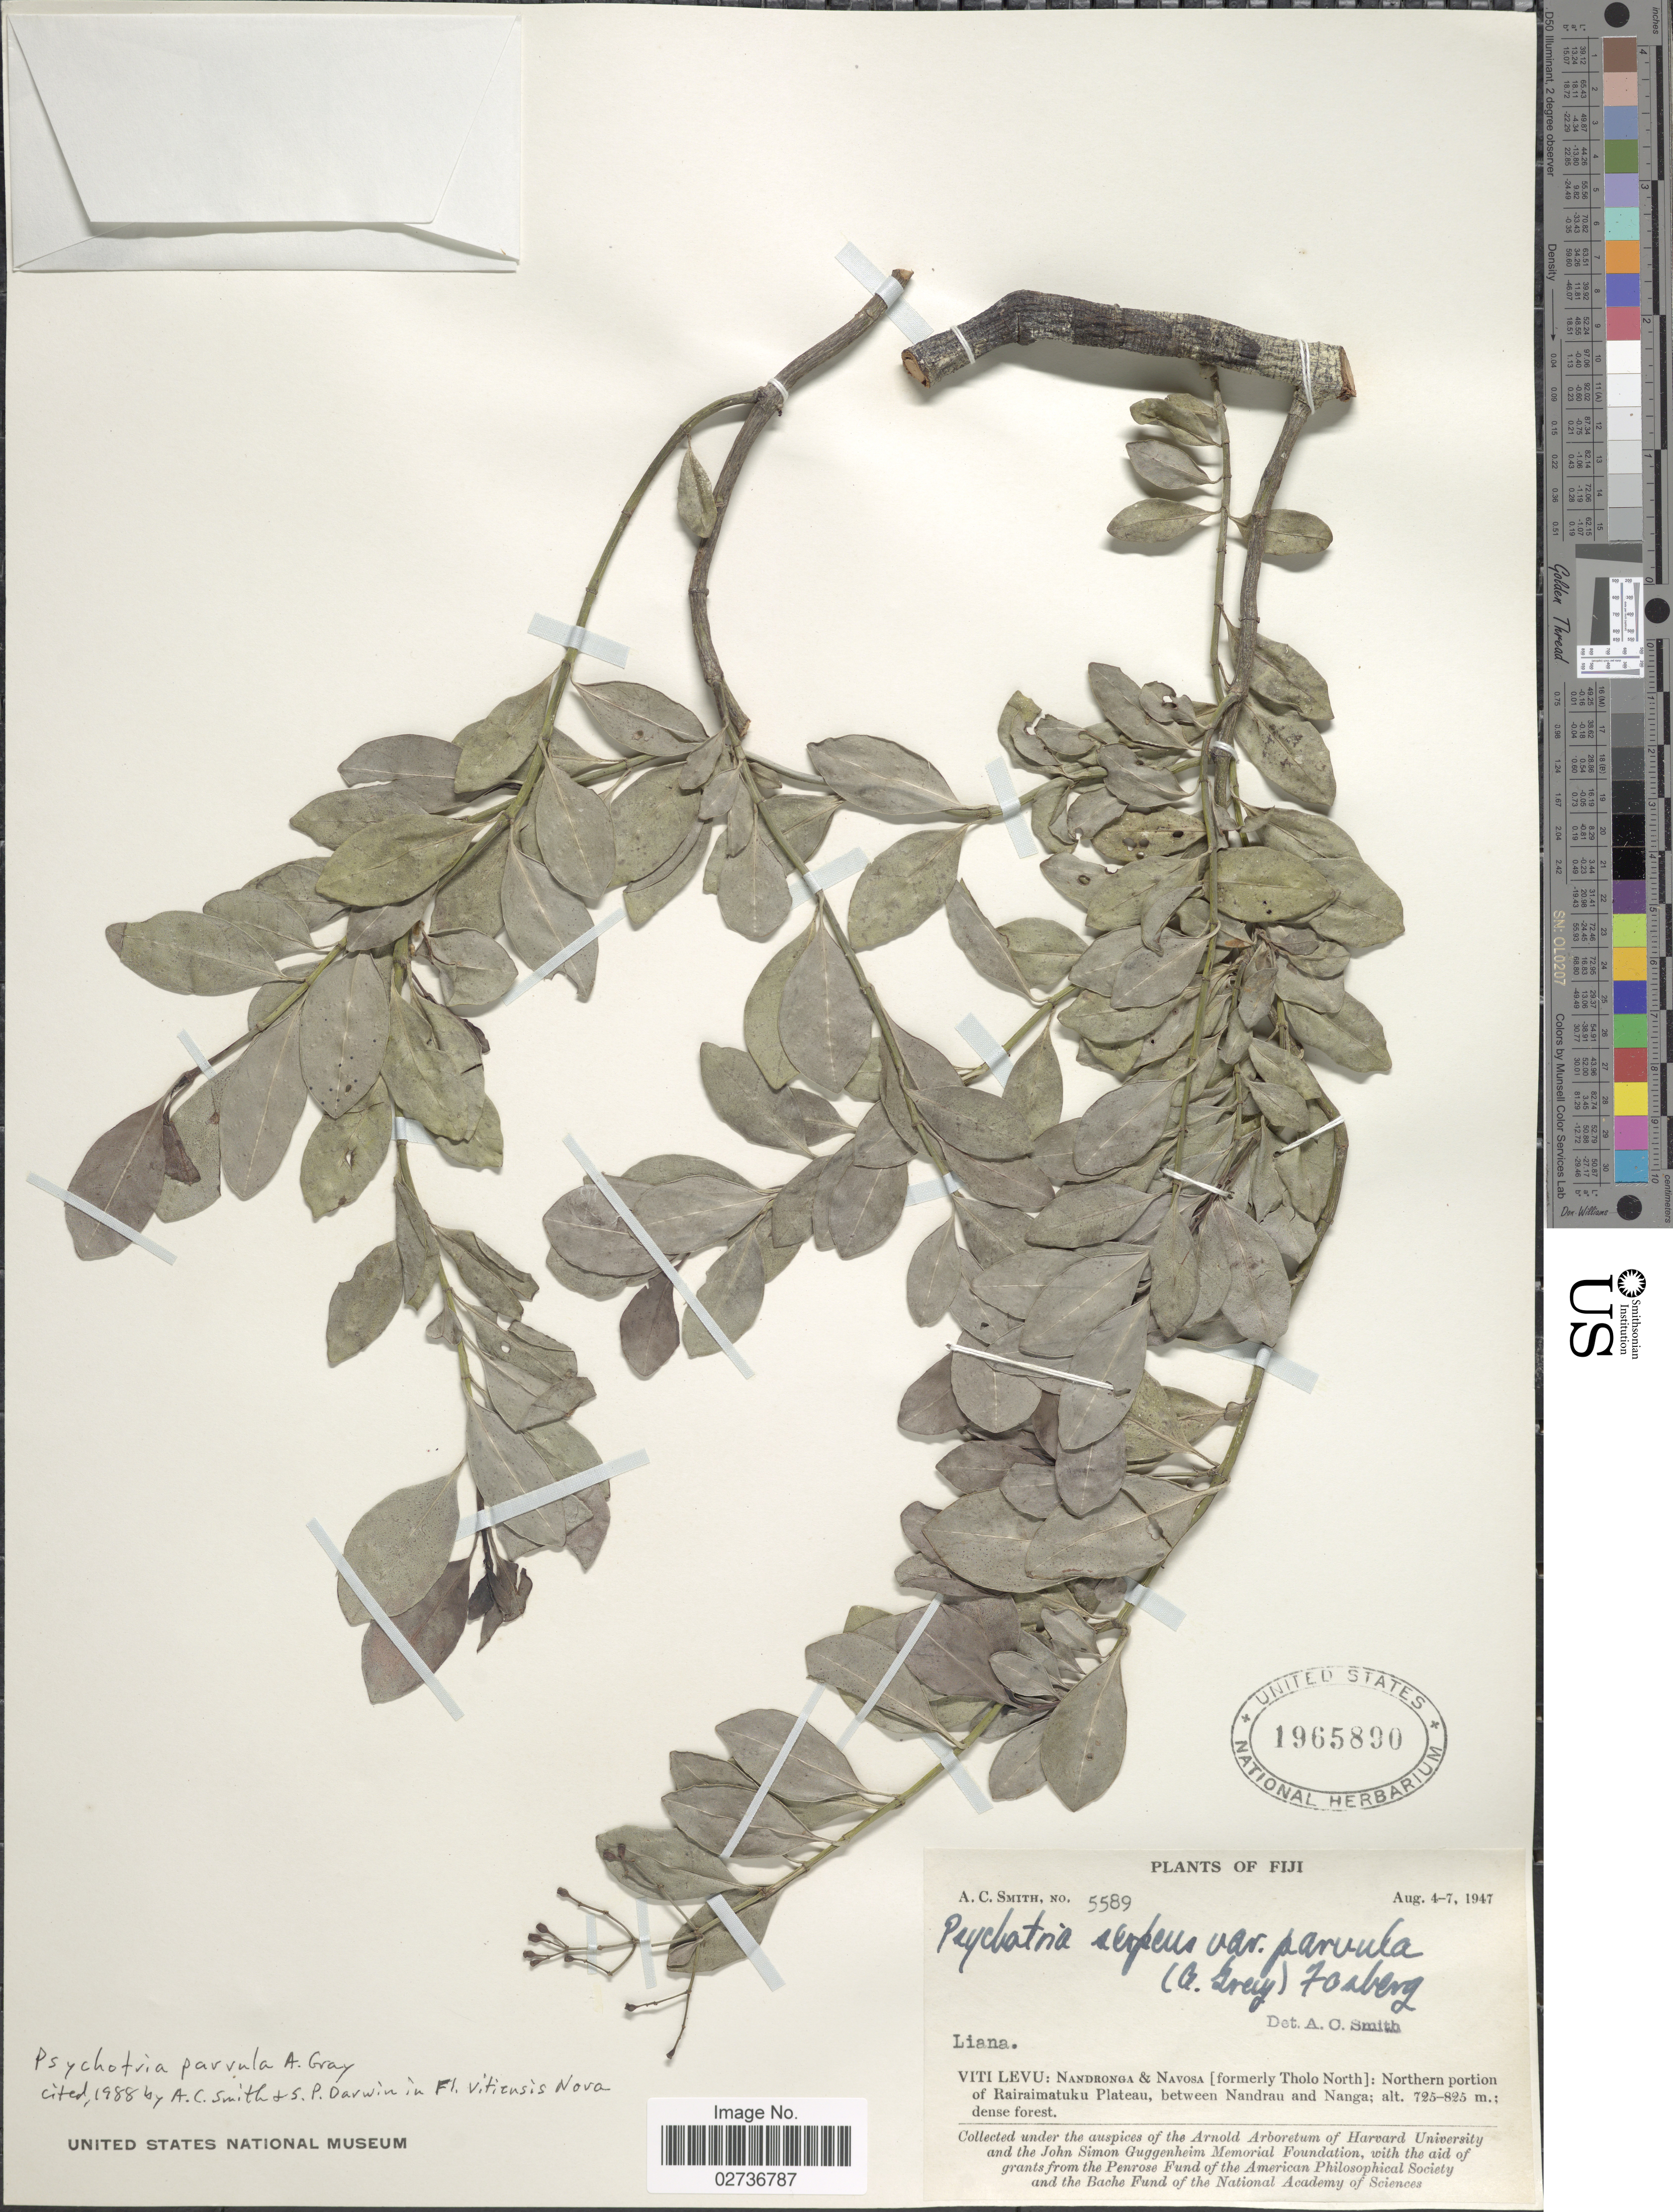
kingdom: Plantae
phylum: Tracheophyta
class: Magnoliopsida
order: Gentianales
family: Rubiaceae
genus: Psychotria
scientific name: Psychotria parvula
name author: A. Gray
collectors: A. C. Smith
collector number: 5589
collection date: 1947-08-04/1947-08-07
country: Fiji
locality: Viti Levu: Nandronga & Navosa [formerly Tholo North]: Northern portion of Rairaimatuku Plateau, between Nandrau and Nanga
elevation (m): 725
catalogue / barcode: US 1965890